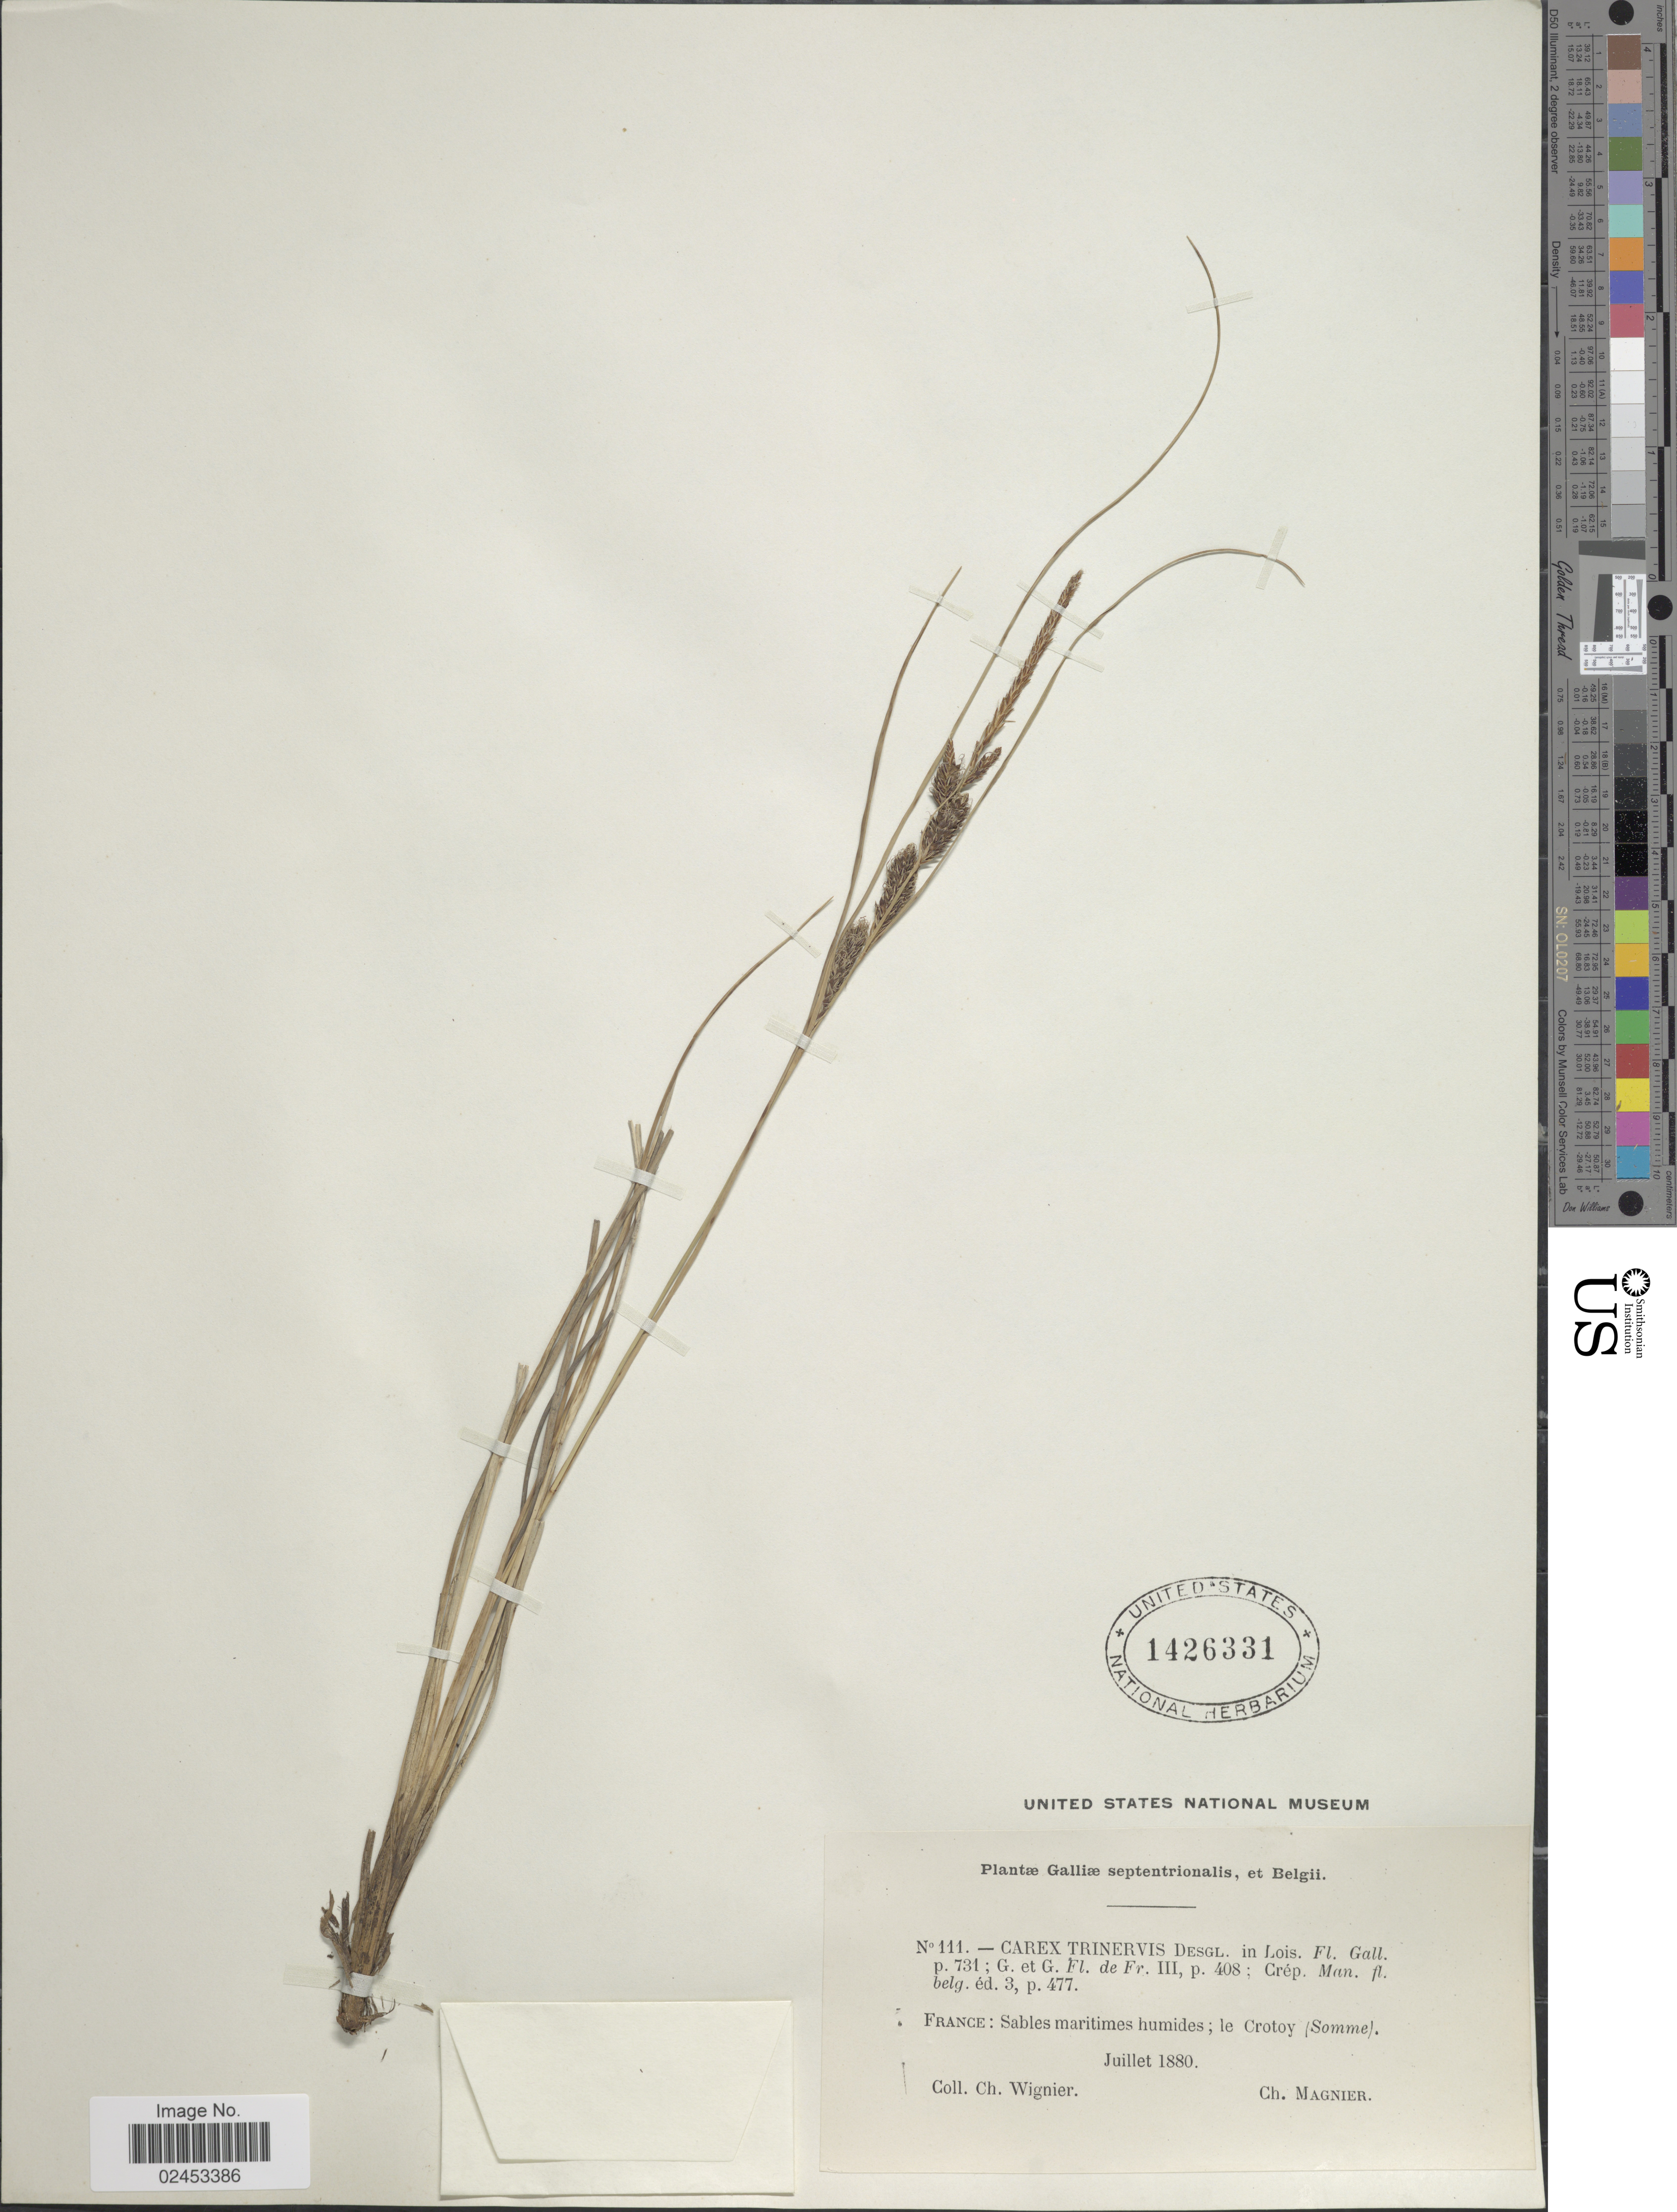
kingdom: Plantae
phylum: Tracheophyta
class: Liliopsida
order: Poales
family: Cyperaceae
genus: Carex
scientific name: Carex trinervis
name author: Degl.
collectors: C. Wignier & C. Magnier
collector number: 111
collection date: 1880-07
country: France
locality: Sables maritimes humides; le Crotoy (Somme)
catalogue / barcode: US 1426331